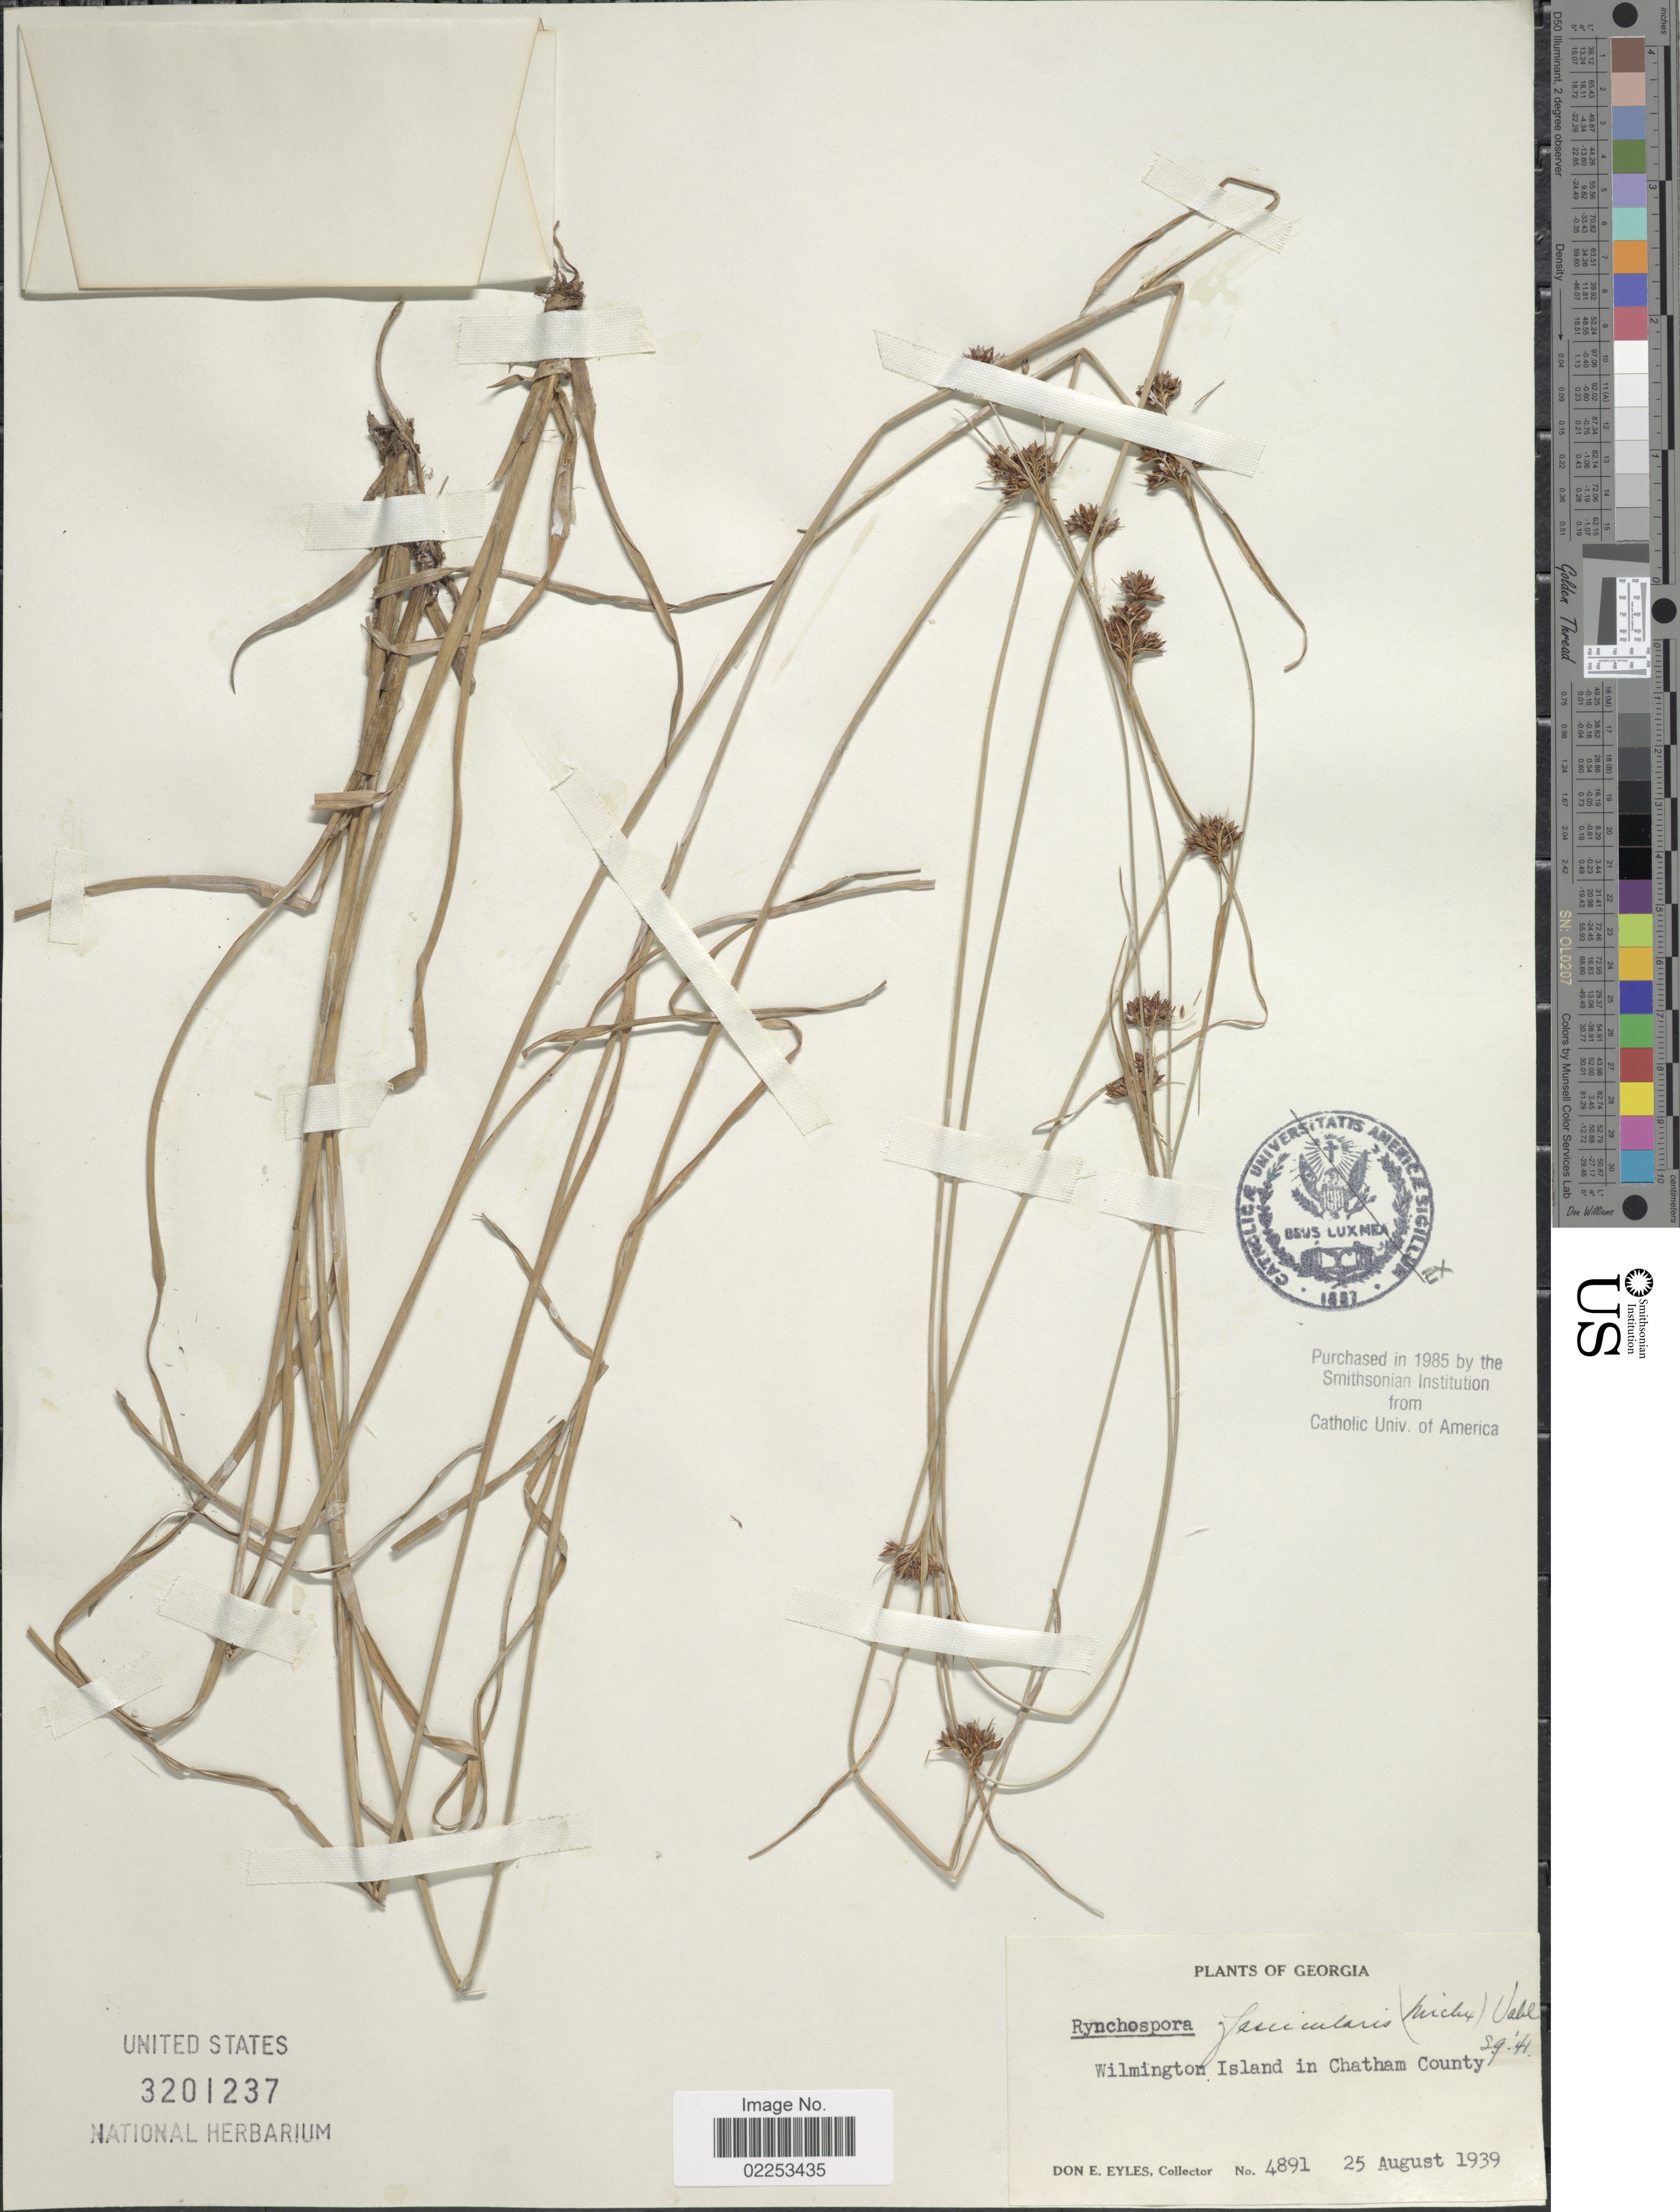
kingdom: Plantae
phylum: Tracheophyta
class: Liliopsida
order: Poales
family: Cyperaceae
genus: Rhynchospora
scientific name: Rhynchospora fascicularis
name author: (Michx.) Vahl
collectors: D. Eyles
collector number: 4891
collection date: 1939-08-25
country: United States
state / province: Georgia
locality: Wilmington Island in Chatham County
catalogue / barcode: US 3201237